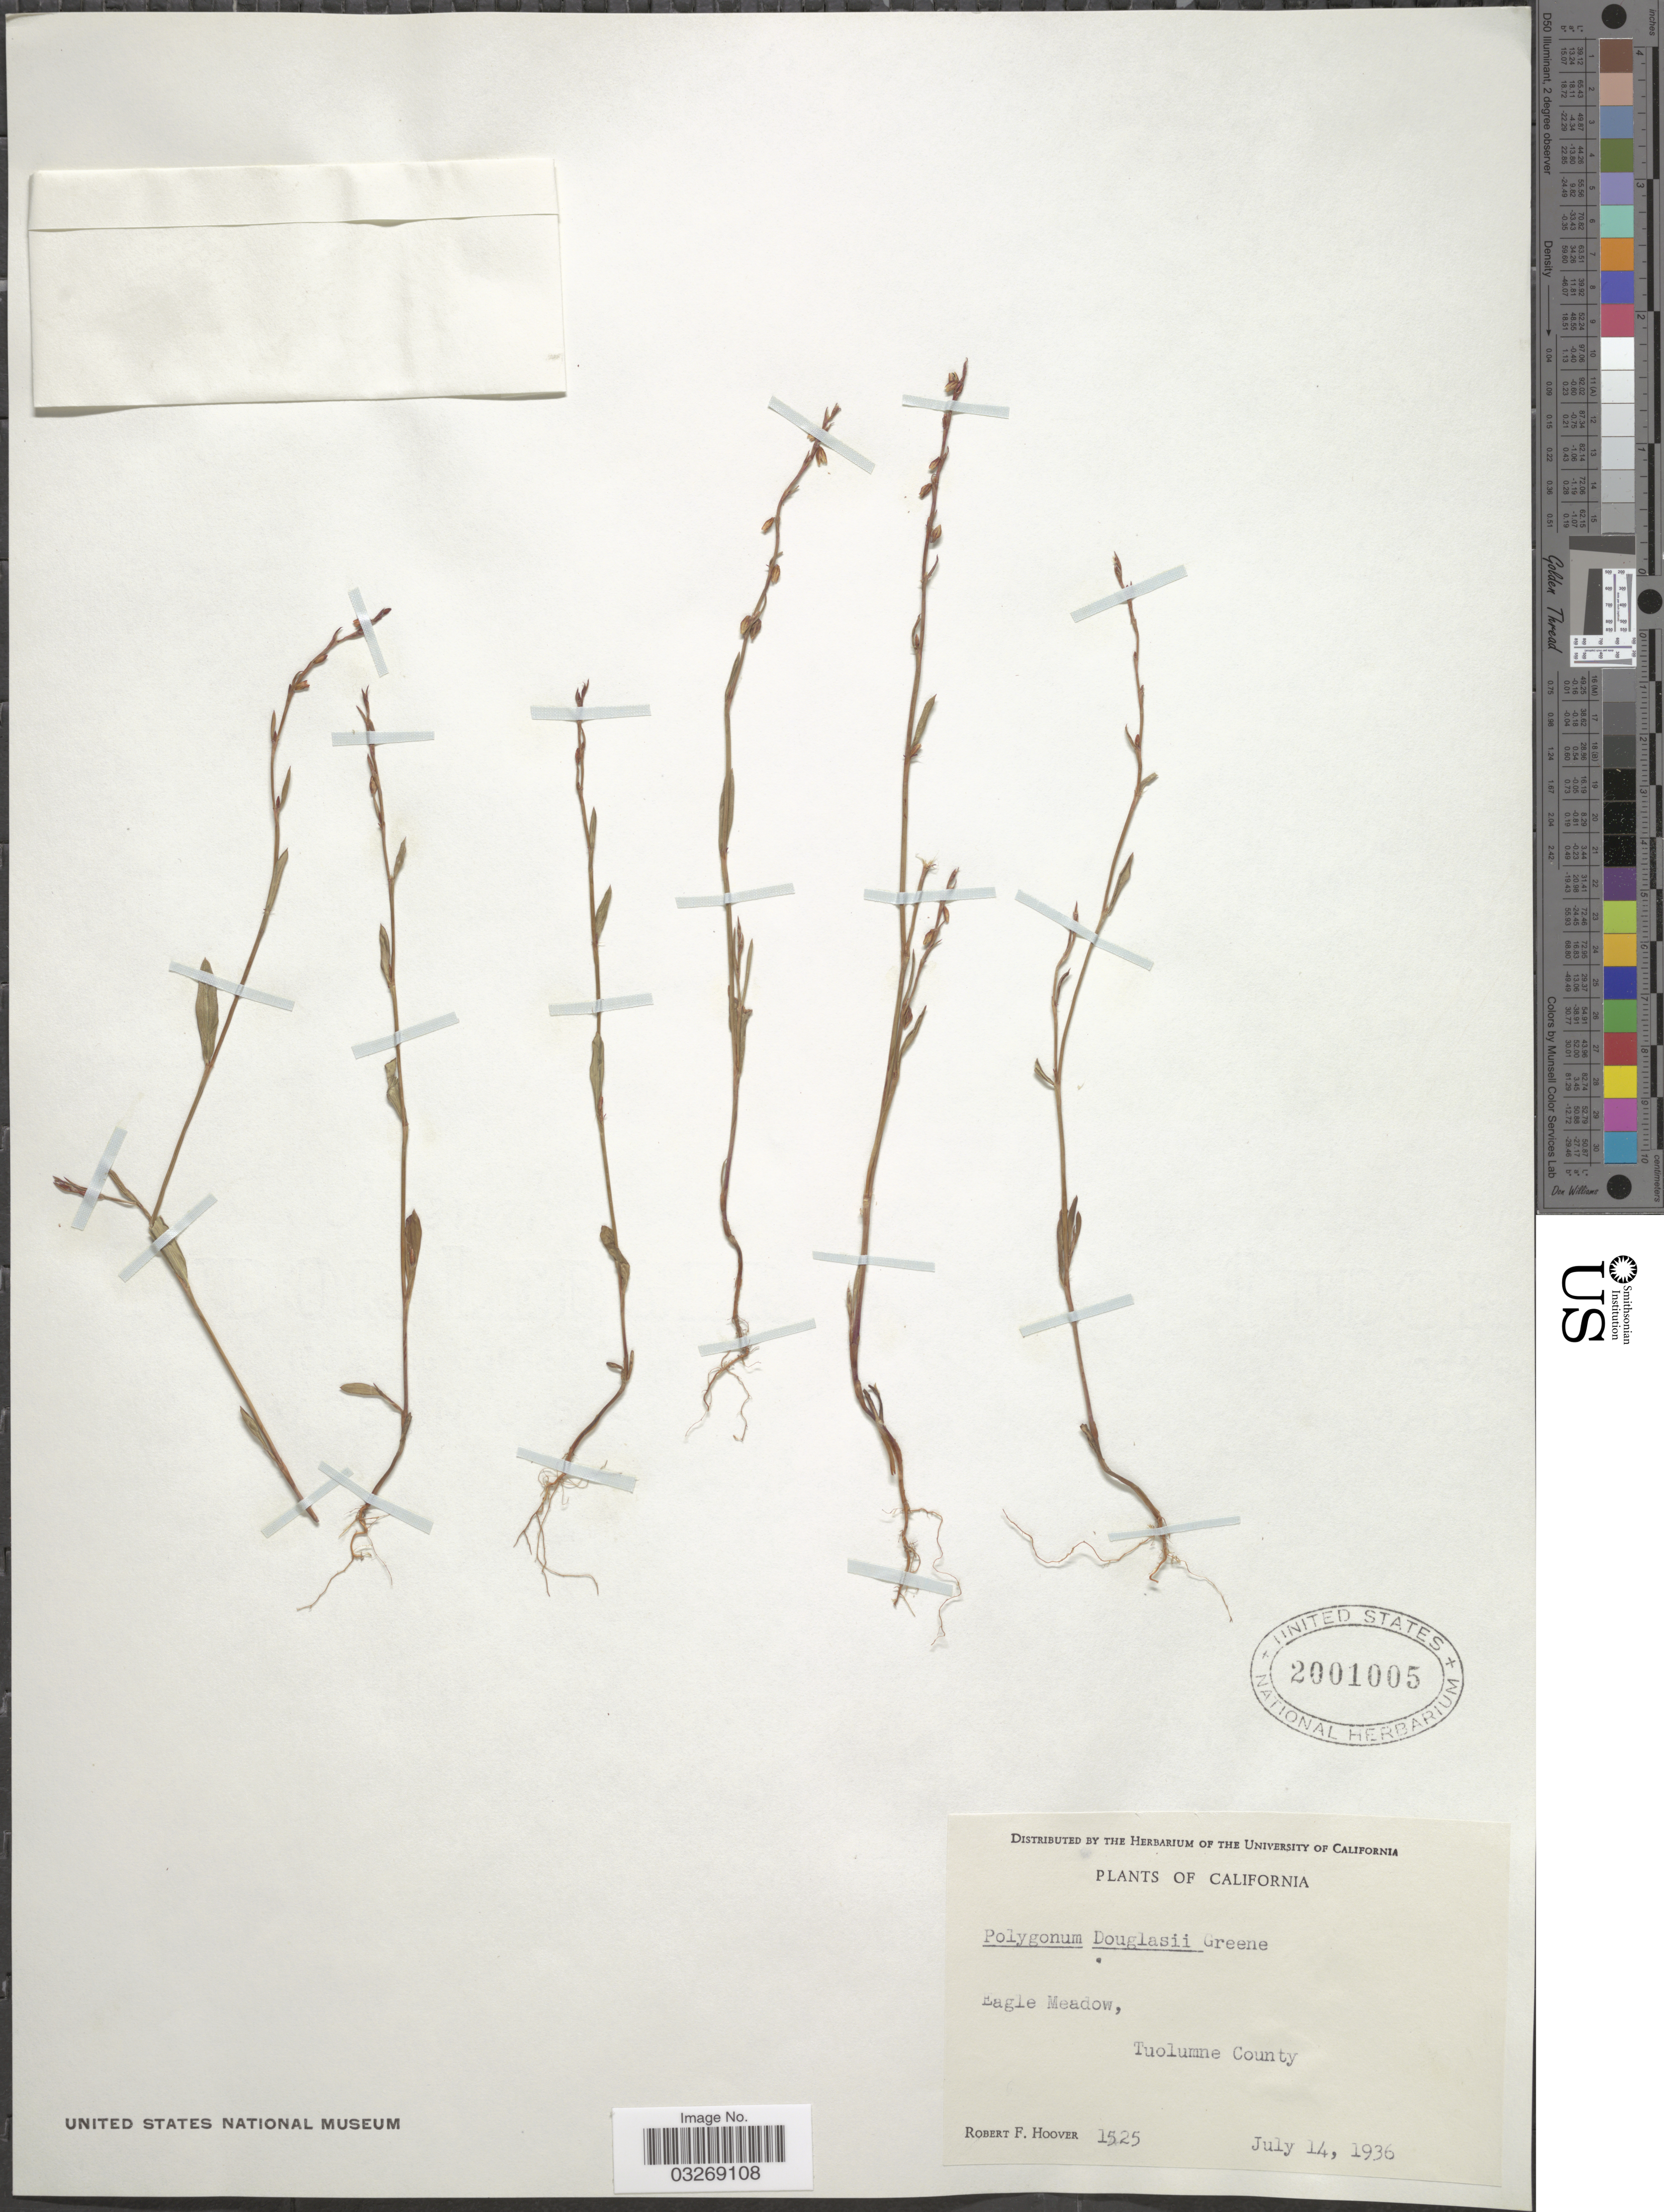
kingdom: Plantae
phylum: Tracheophyta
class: Magnoliopsida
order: Caryophyllales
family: Polygonaceae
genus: Polygonum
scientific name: Polygonum douglasii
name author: Greene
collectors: R. F. Hoover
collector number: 1525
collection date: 1936-07-14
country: United States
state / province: California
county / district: Tuolumne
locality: Eagle Meadow, Tuolumne County.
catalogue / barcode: US 2001005